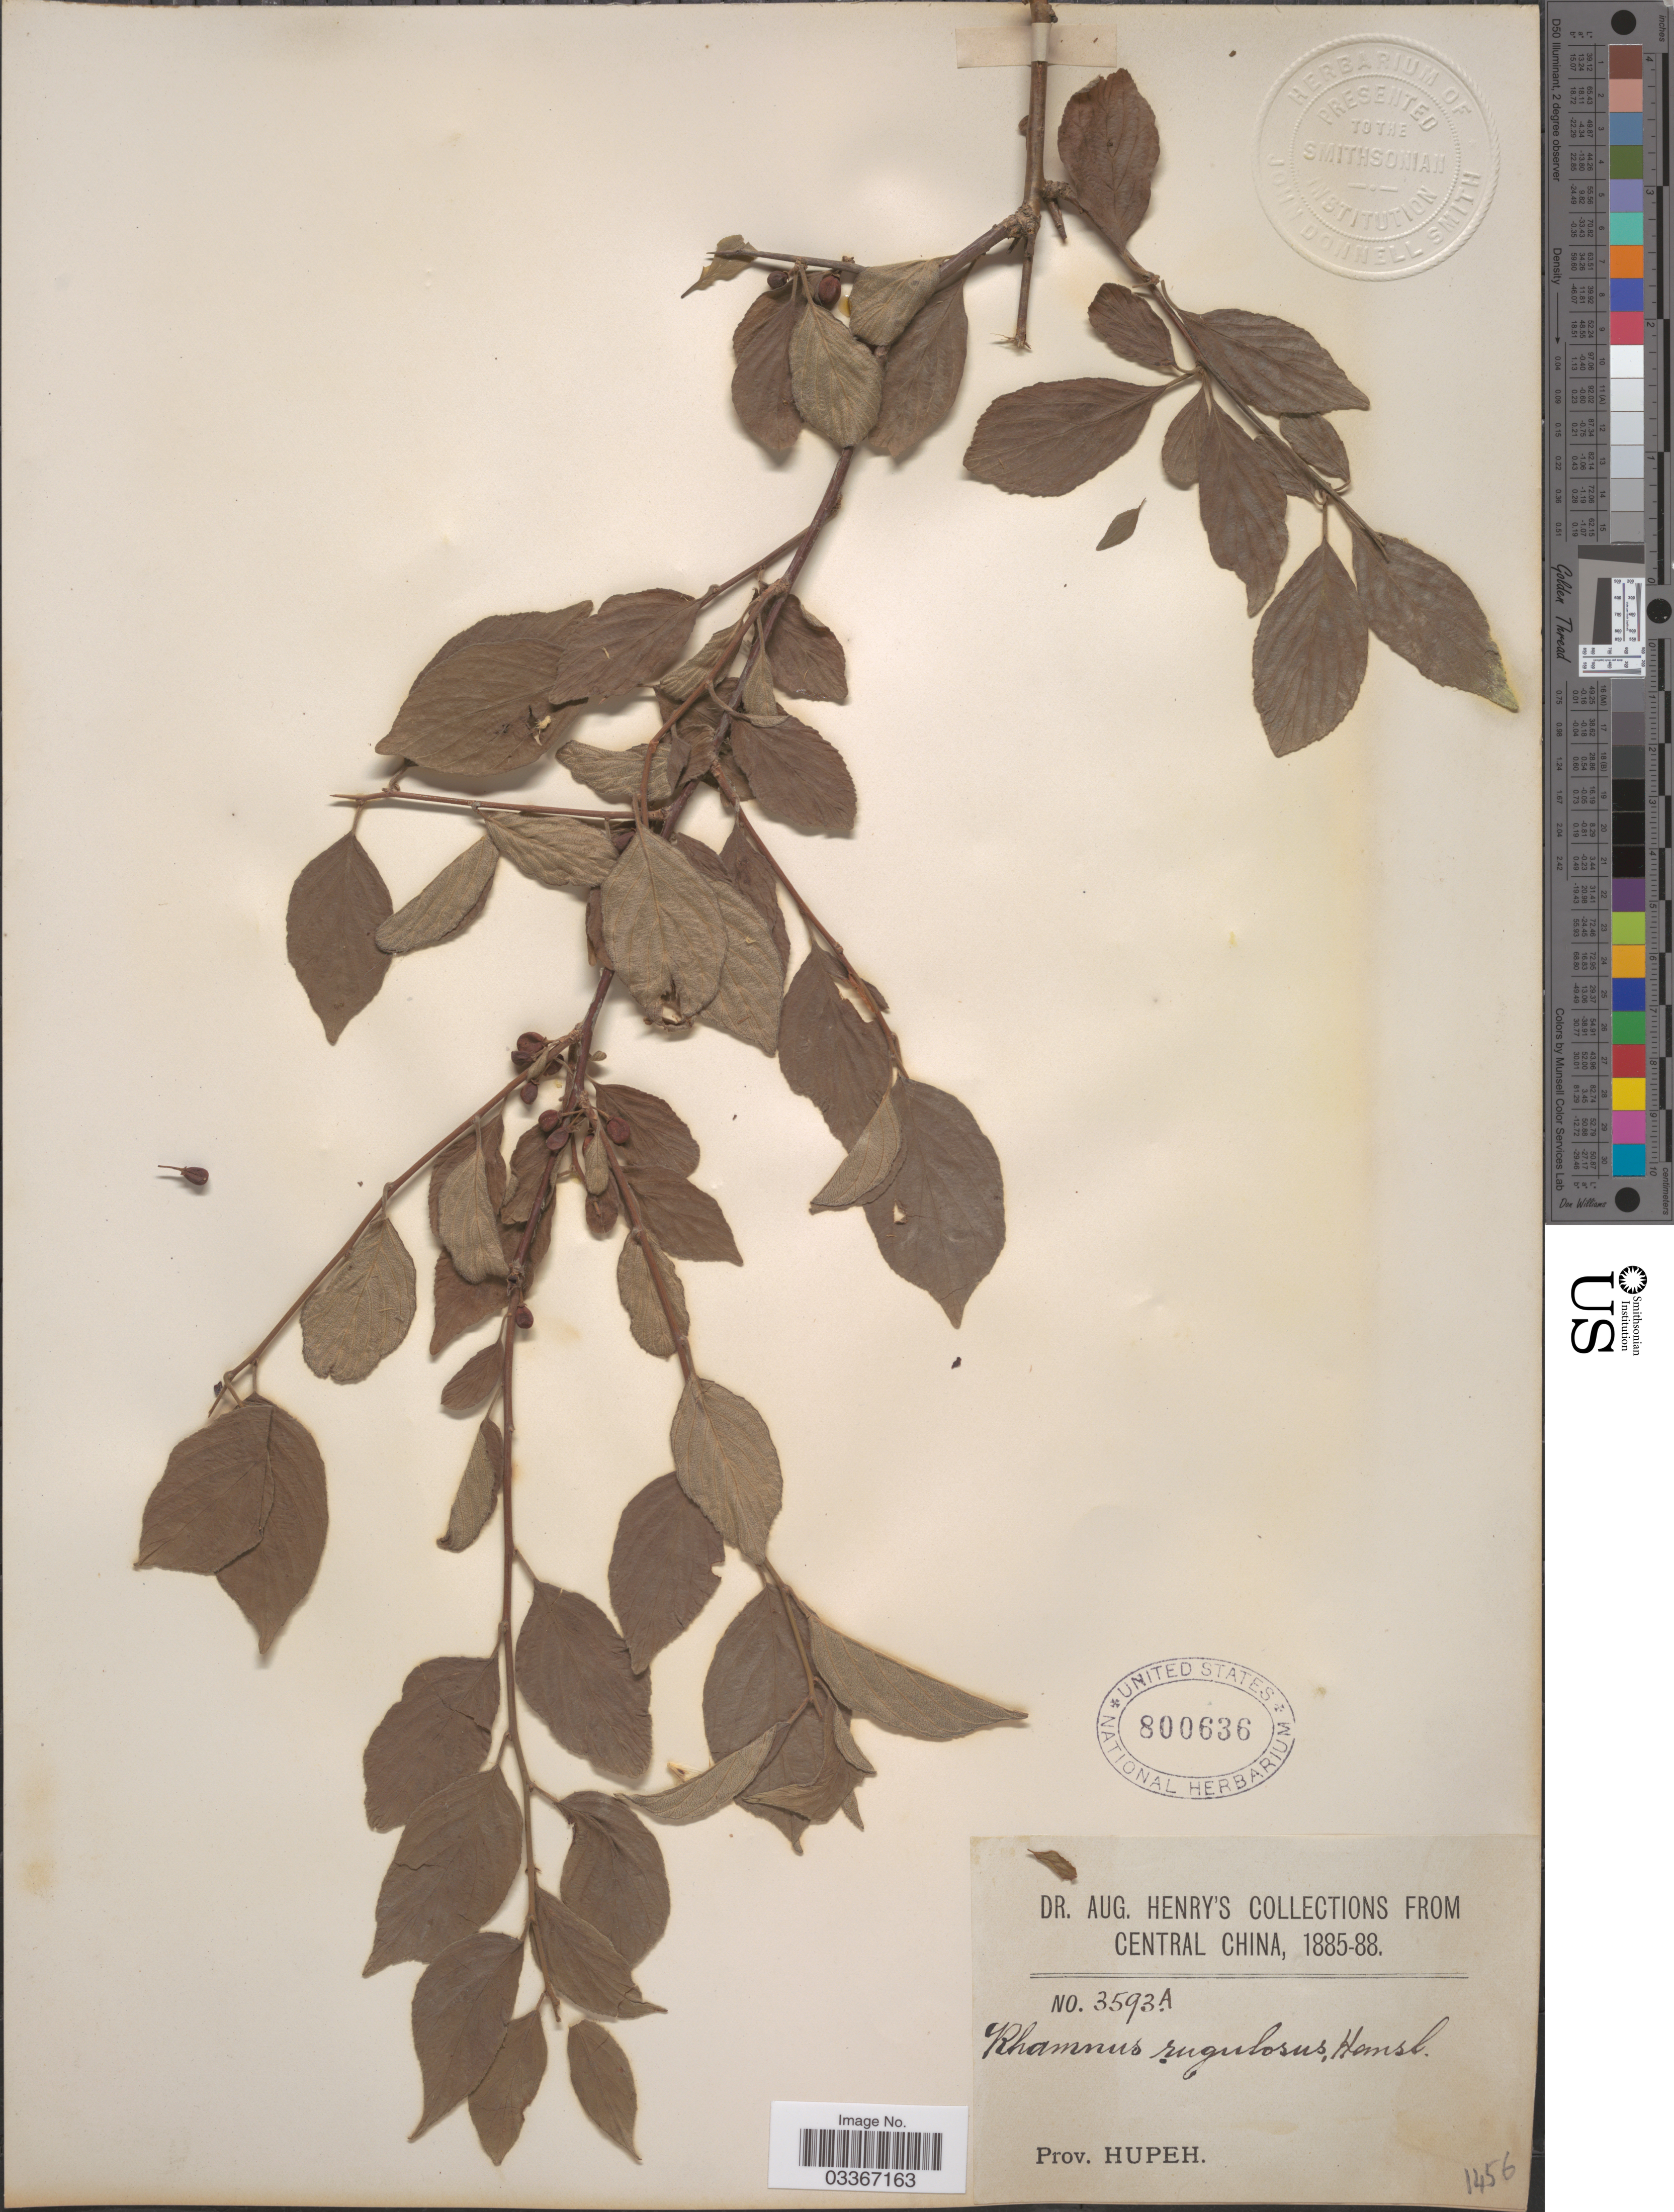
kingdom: Plantae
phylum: Tracheophyta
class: Magnoliopsida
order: Rosales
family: Rhamnaceae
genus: Rhamnus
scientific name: Rhamnus rugulosa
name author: Hemsl.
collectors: A. Henry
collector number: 3593 A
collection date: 1885/1888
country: China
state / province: Hubei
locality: Central China. Prov. Hupeh.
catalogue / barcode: US 800636